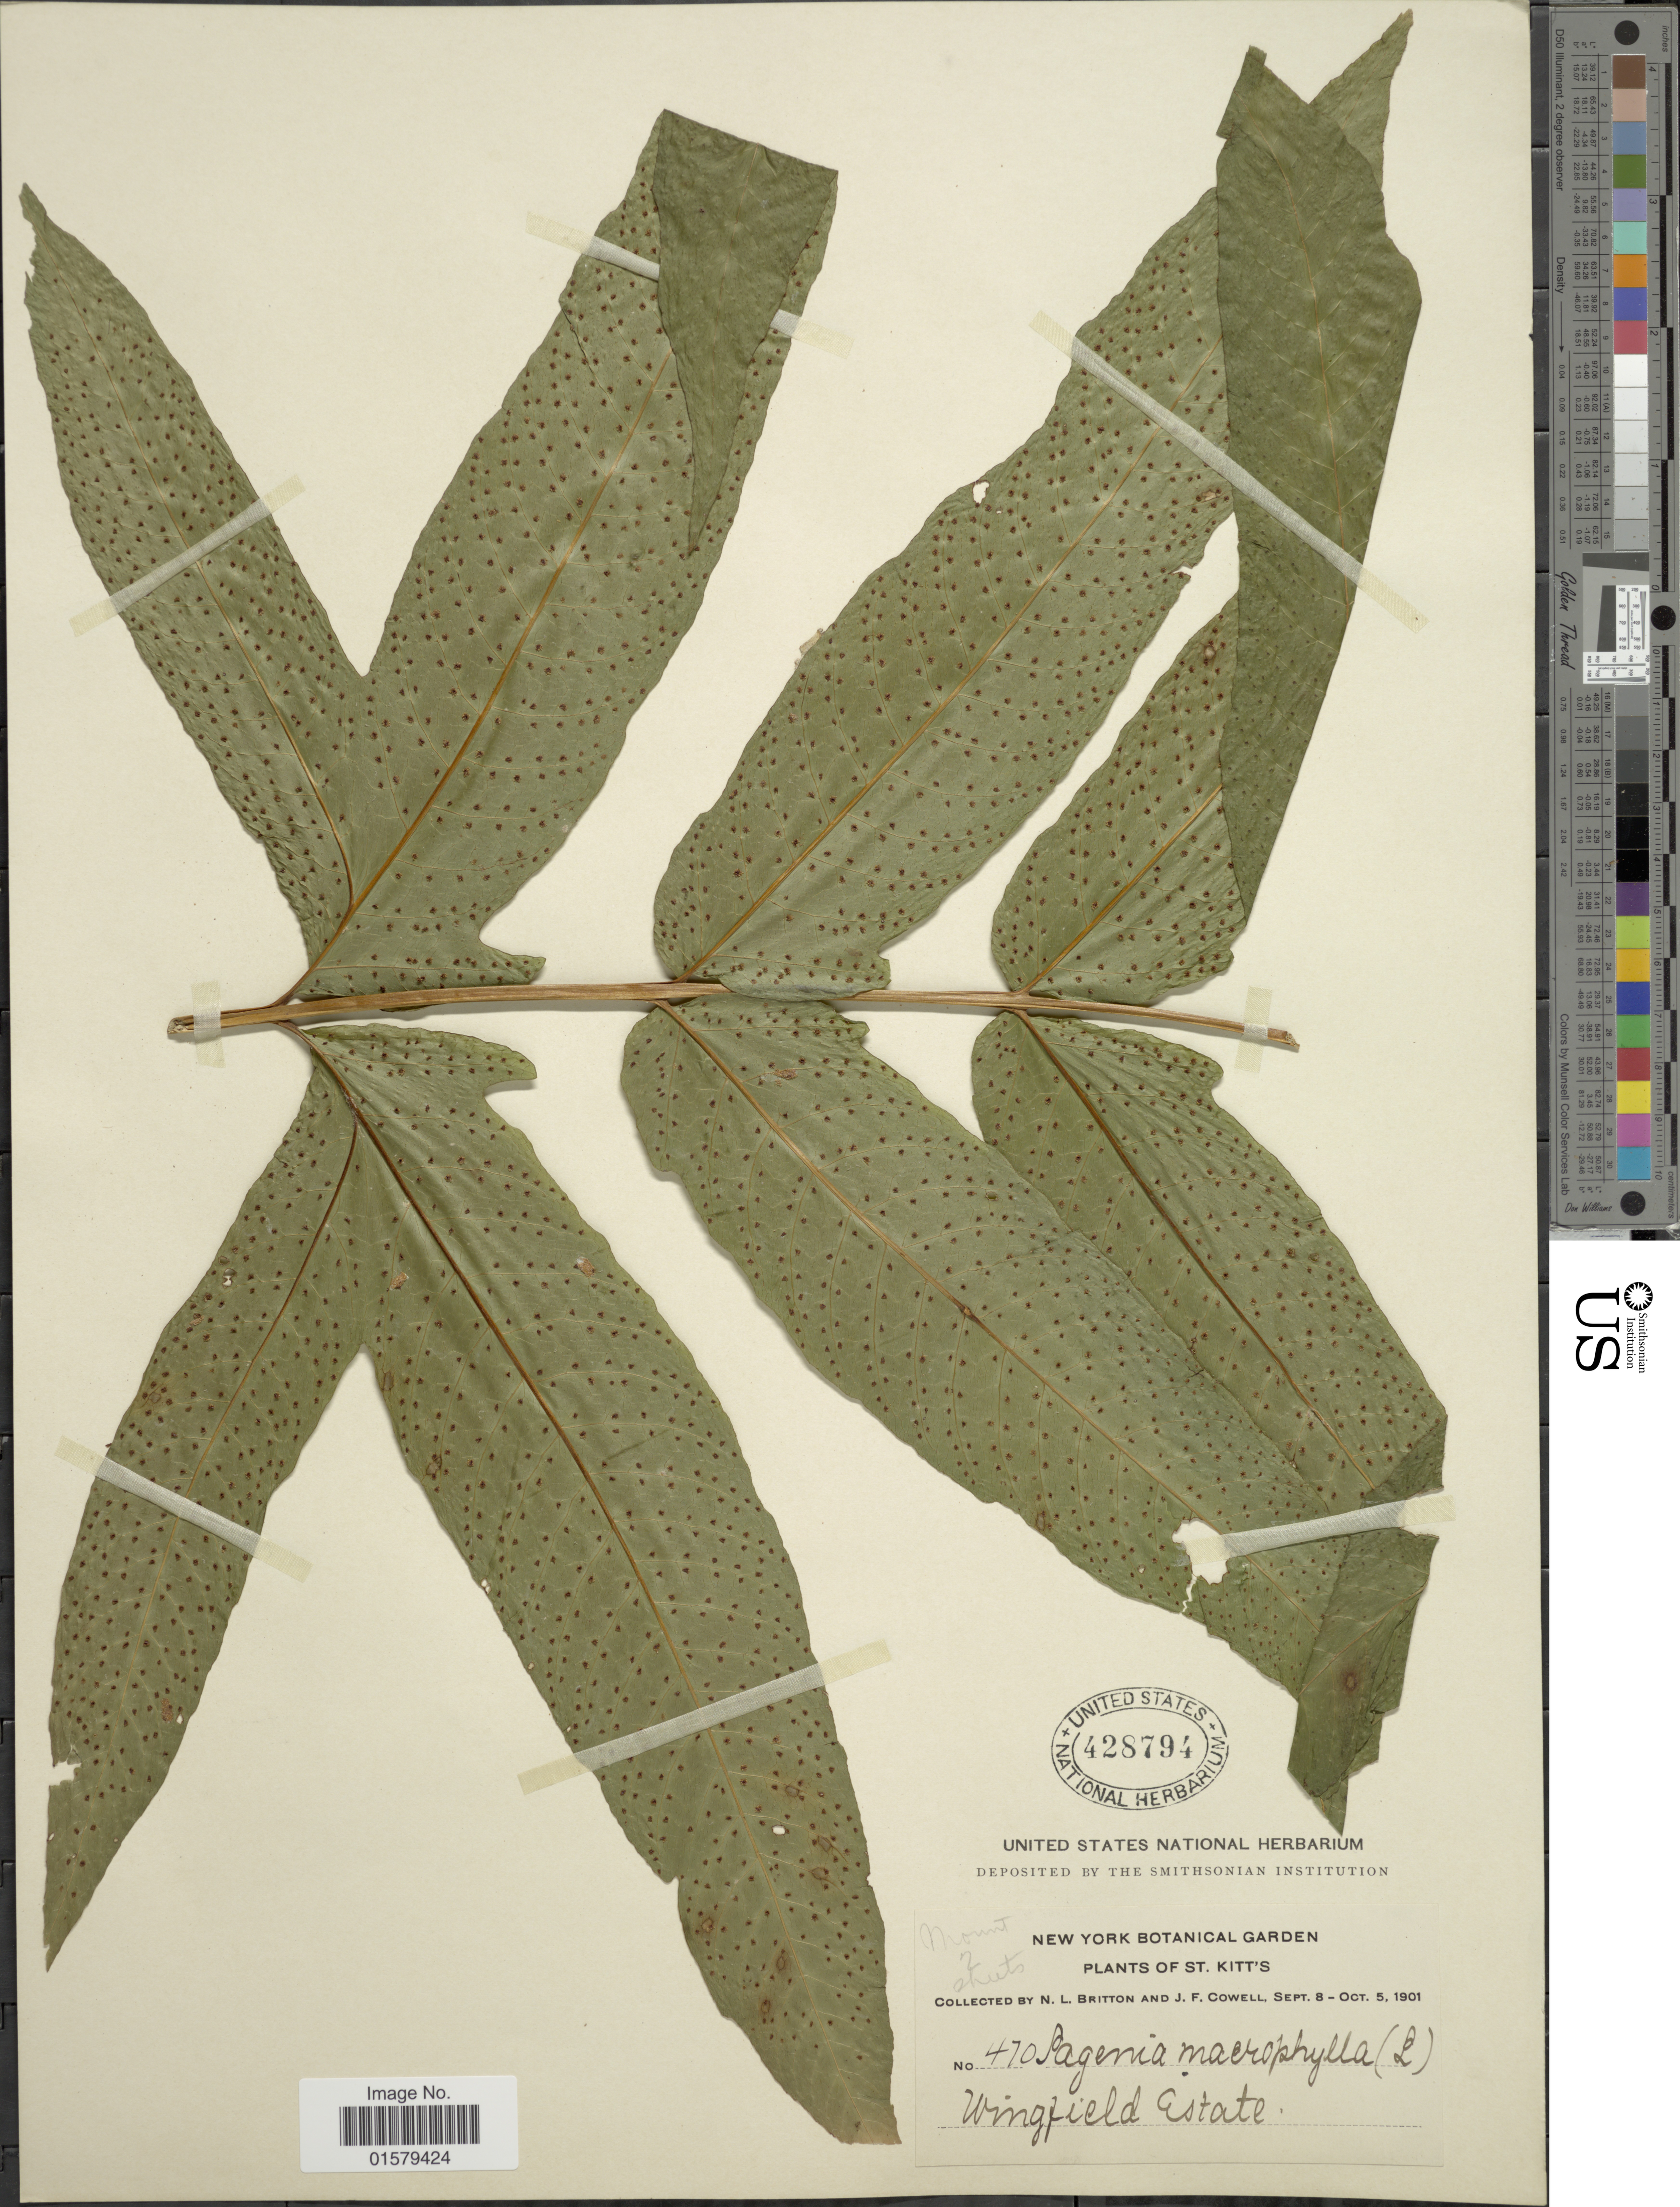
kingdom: Plantae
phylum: Tracheophyta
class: Polypodiopsida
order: Polypodiales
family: Tectariaceae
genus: Tectaria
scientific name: Tectaria incisa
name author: Cav.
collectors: N. Britton & J. F. Cowell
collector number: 470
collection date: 1901-09-08/1901-10-05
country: St. Christopher-Nevis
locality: St. Kitt's, Wingfield Estate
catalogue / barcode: US 428794